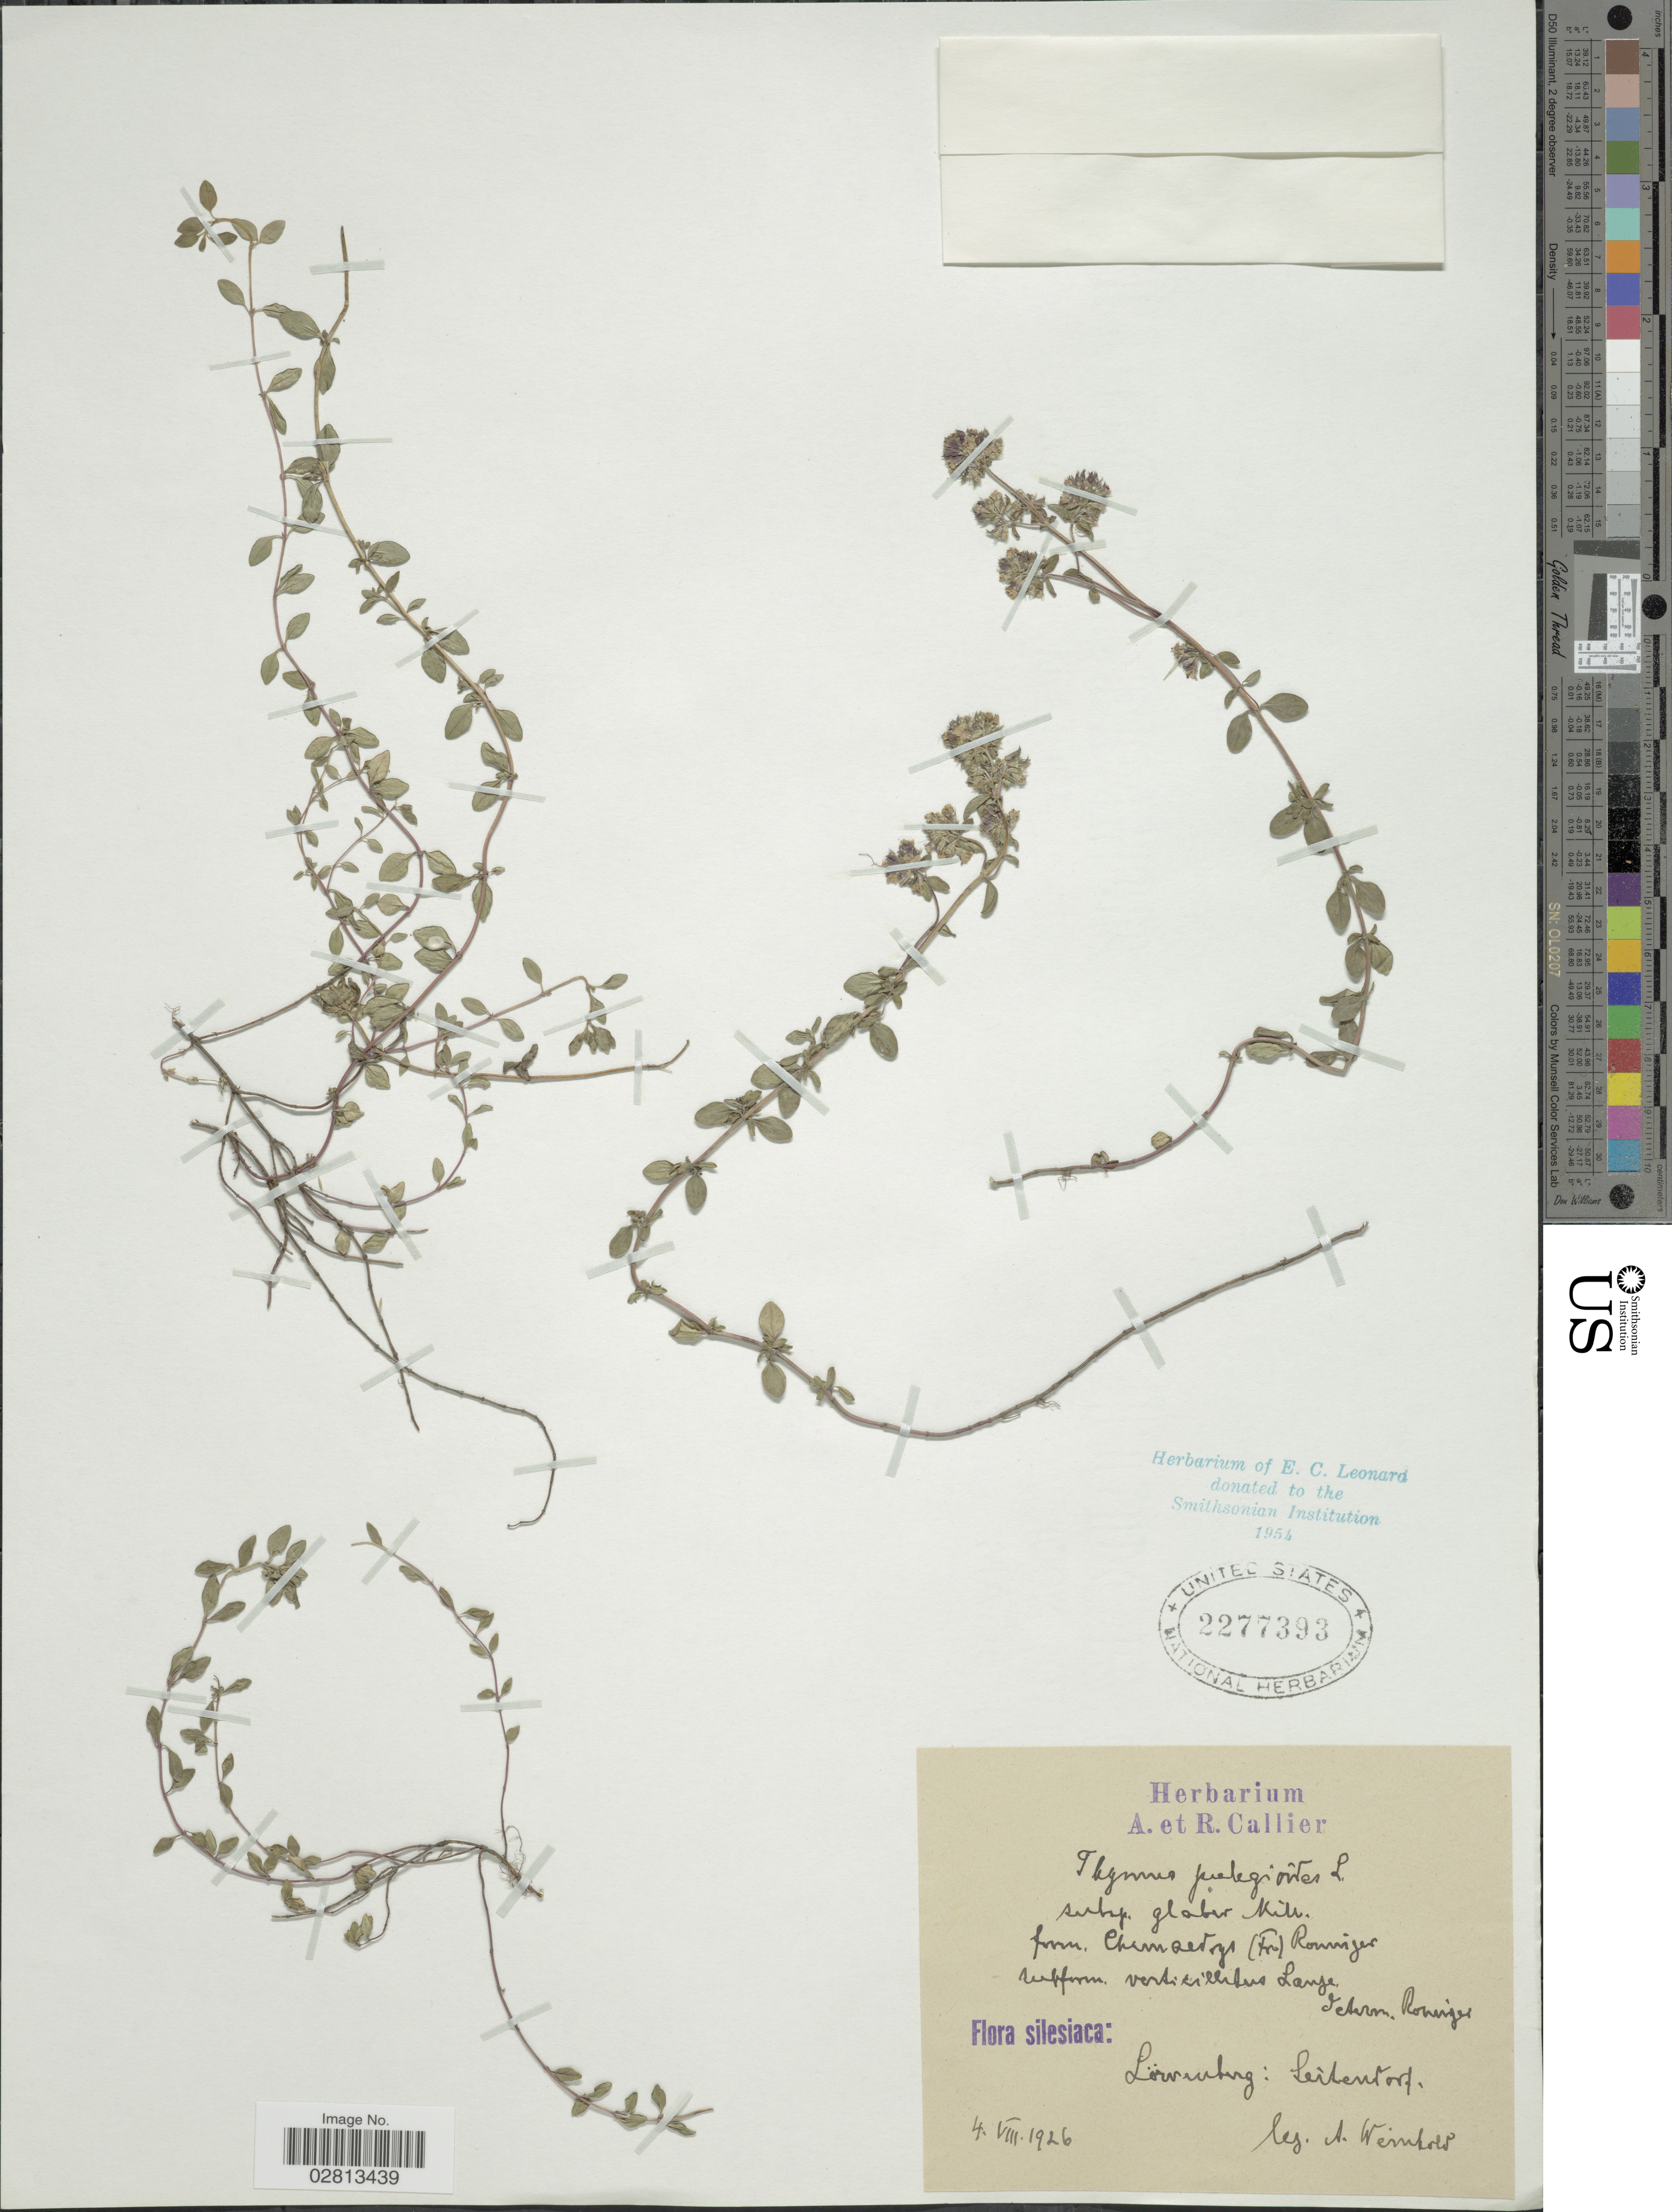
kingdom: Plantae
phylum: Tracheophyta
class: Magnoliopsida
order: Lamiales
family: Lamiaceae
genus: Thymus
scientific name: Thymus pulegioides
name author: L.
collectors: A. Weinhold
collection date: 1926-08-04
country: Germany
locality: Silesiaca. Löwenburg: Leitendorf.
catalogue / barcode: US 2277393